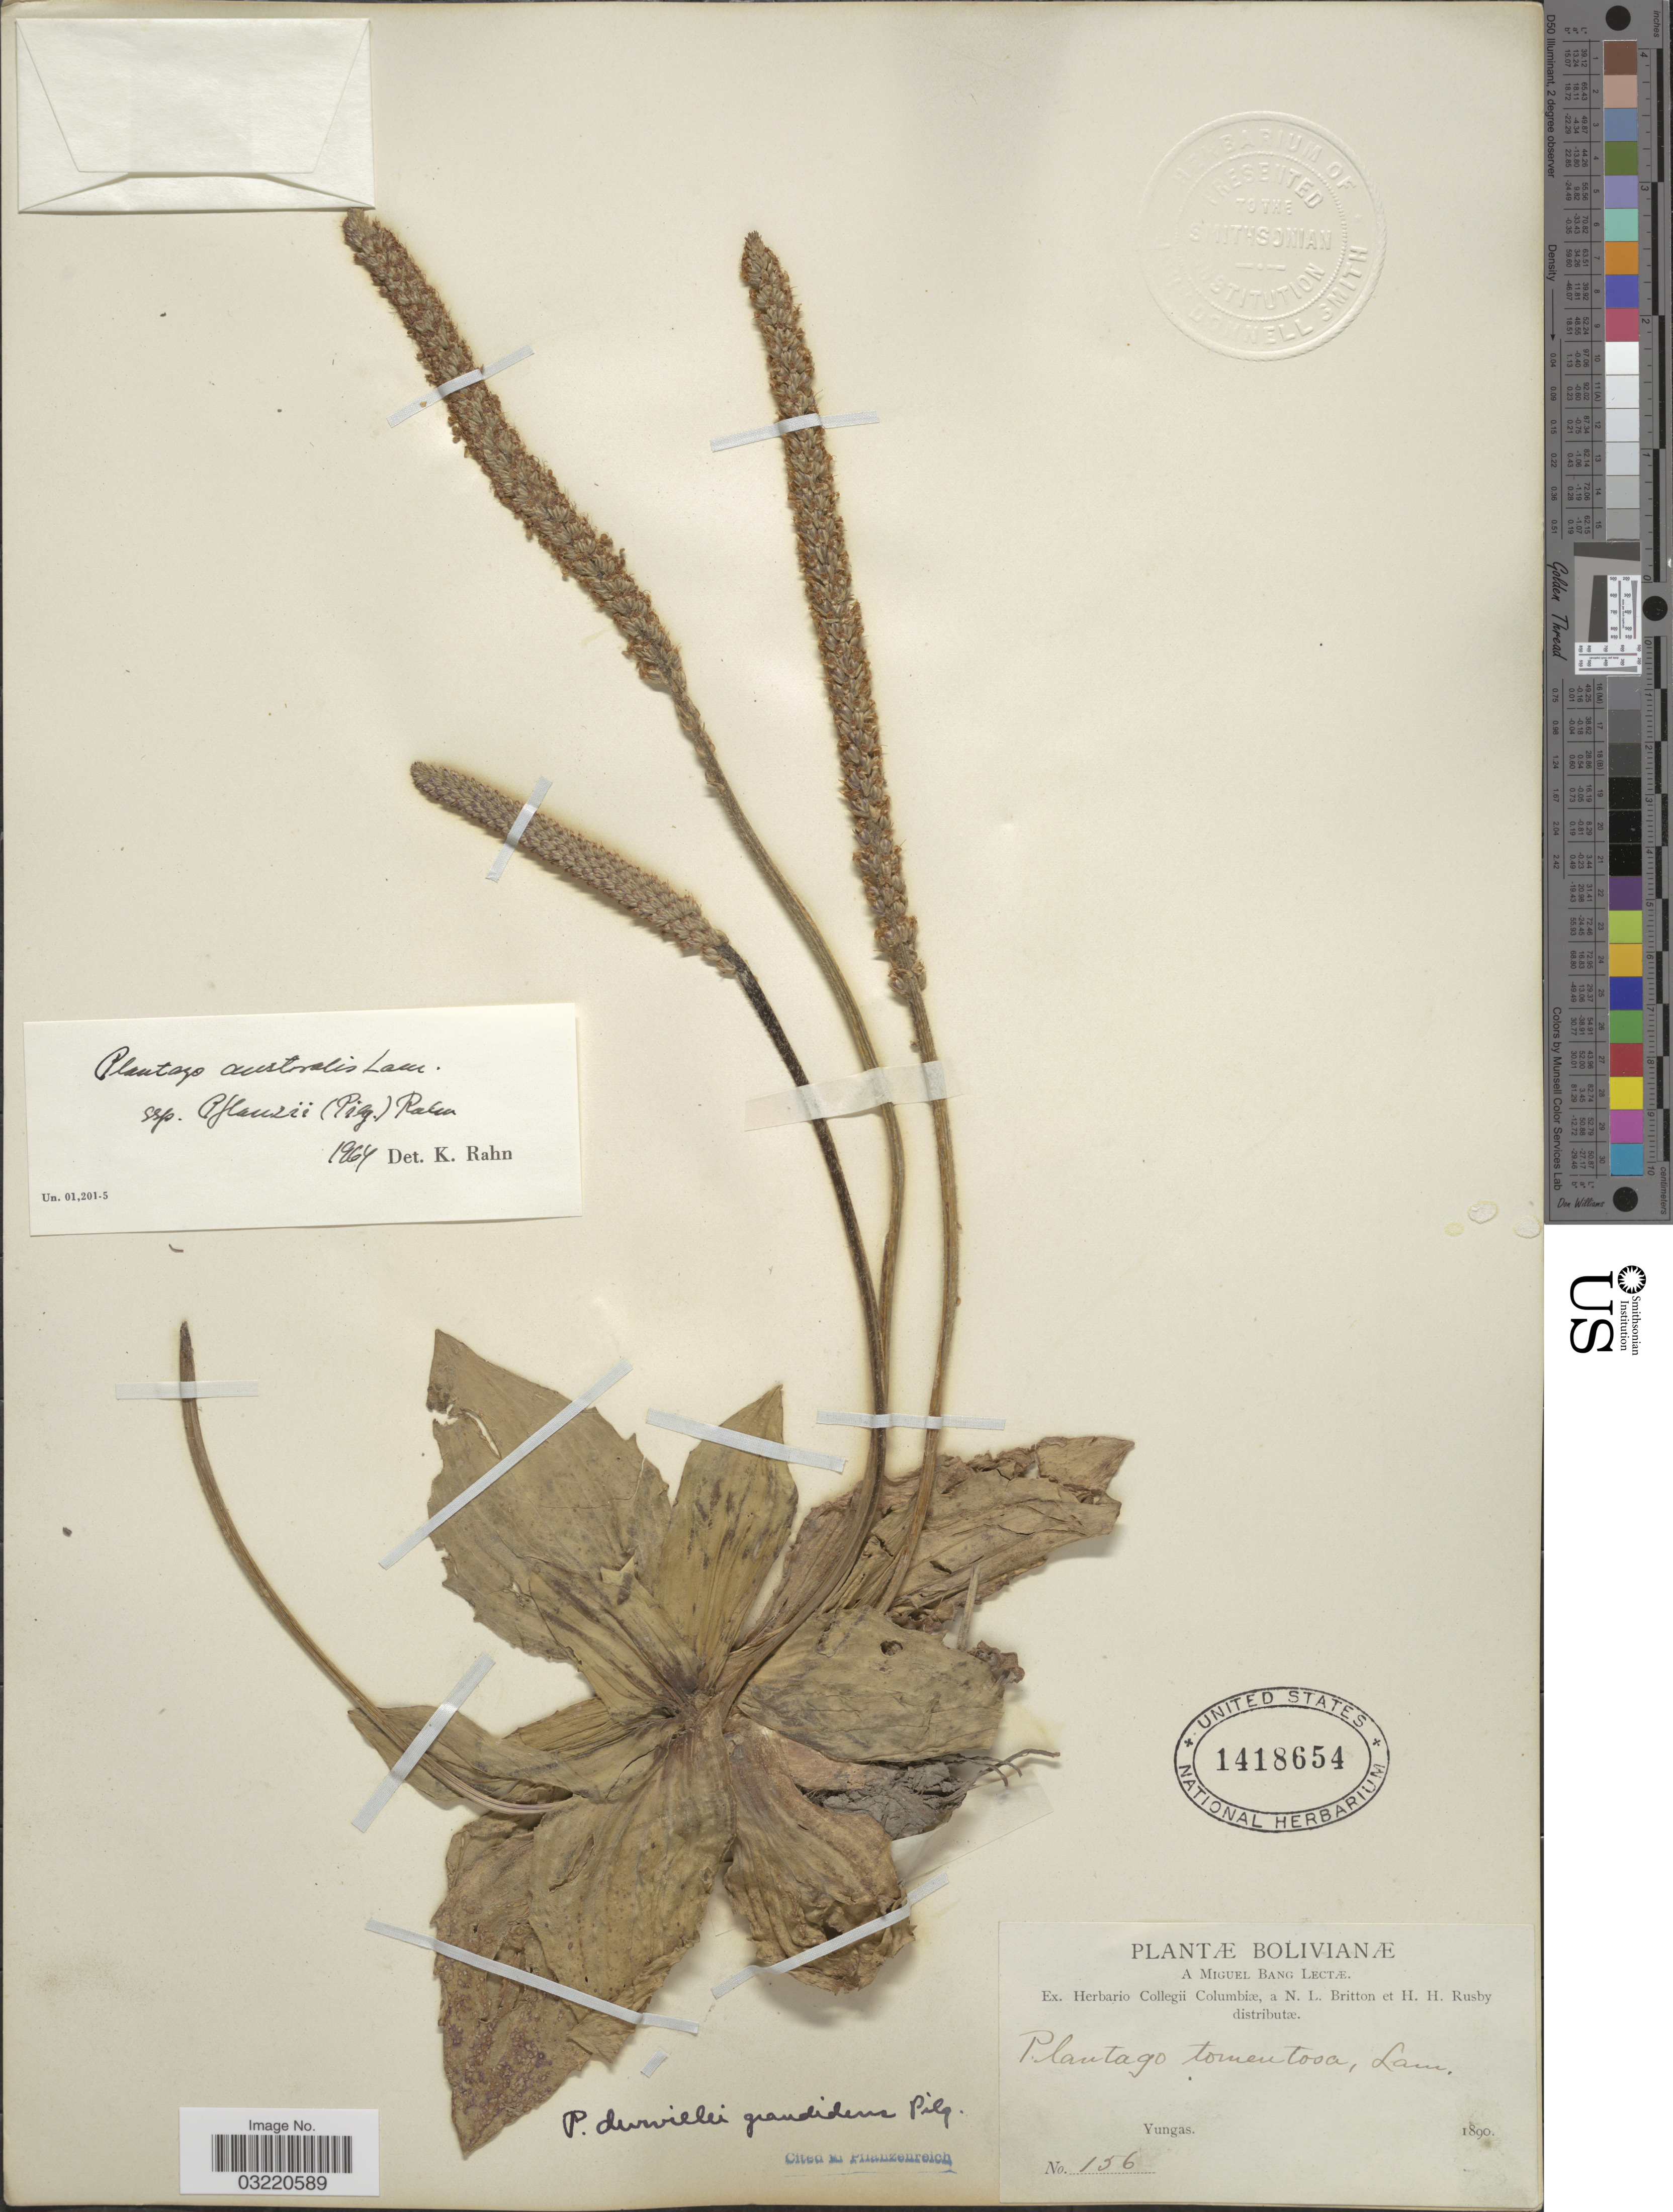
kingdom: Plantae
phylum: Tracheophyta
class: Magnoliopsida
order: Lamiales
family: Plantaginaceae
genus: Plantago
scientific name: Plantago pflanzii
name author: (Pilg.) Rahn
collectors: M. Bang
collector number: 156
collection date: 1890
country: Bolivia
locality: Yungas.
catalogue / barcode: US 1418654